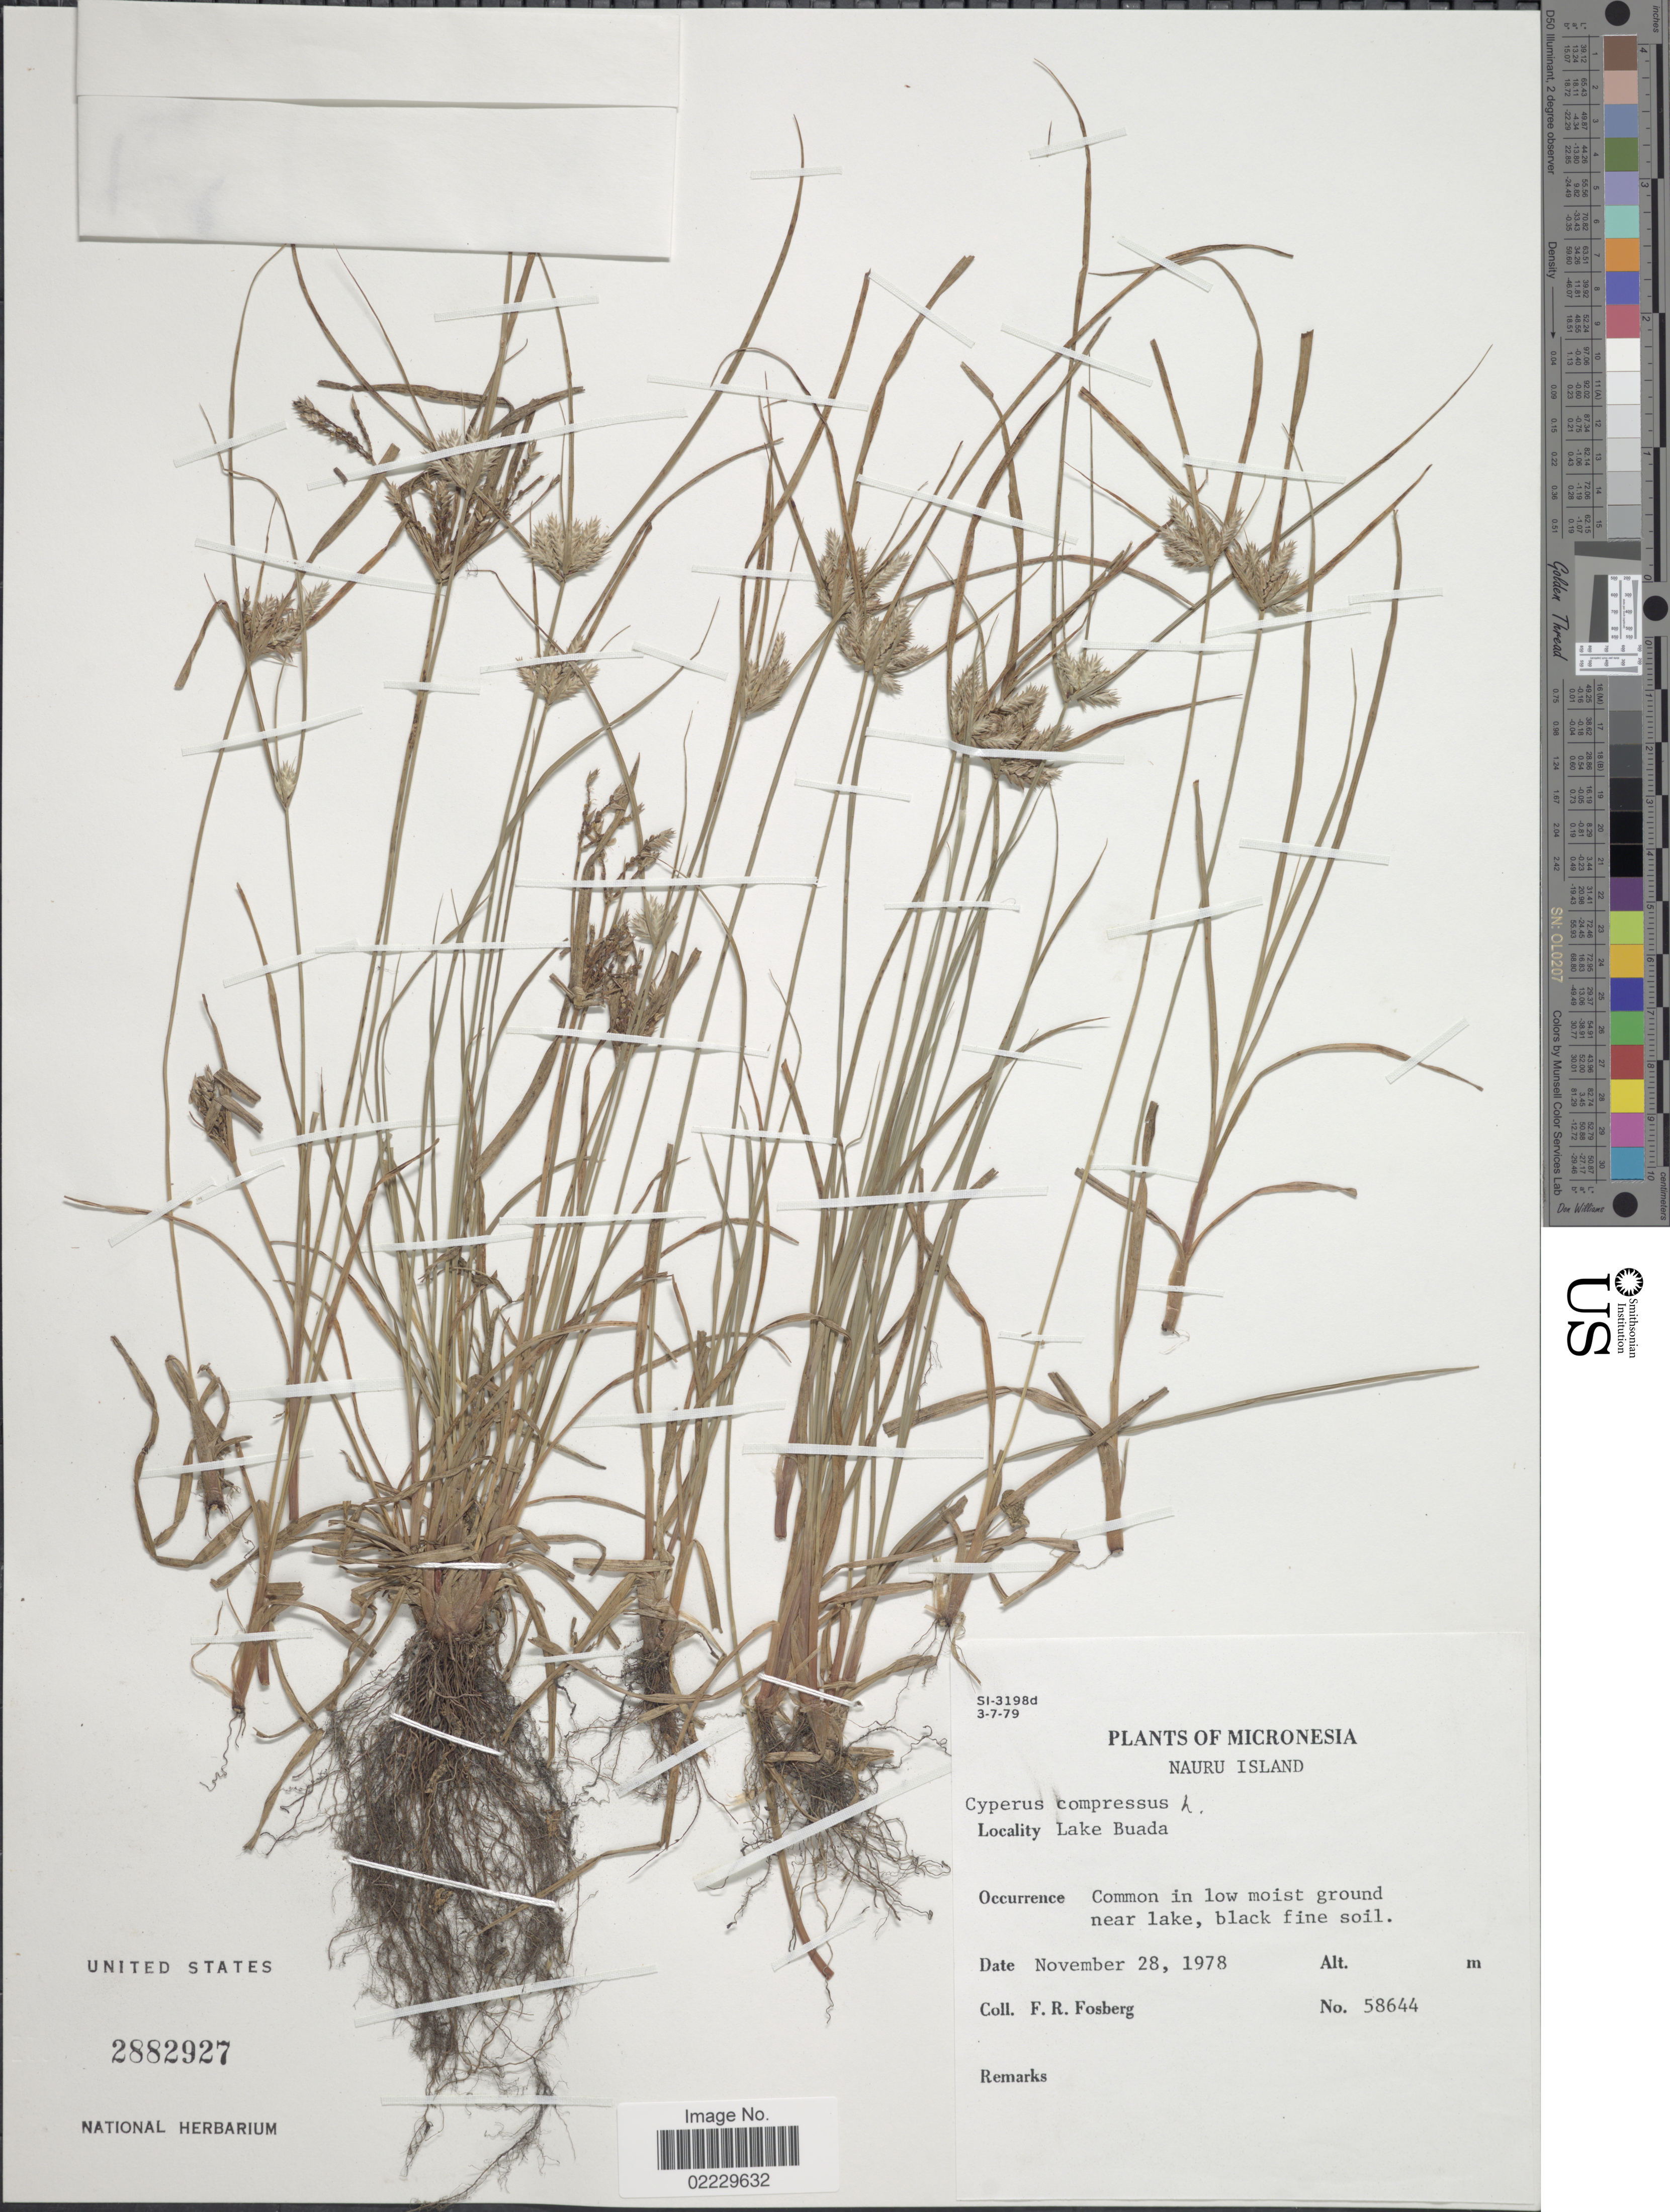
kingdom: Plantae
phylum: Tracheophyta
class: Liliopsida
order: Poales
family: Cyperaceae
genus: Cyperus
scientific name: Cyperus compressus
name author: L.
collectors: F. R. Fosberg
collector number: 58644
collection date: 1978-11-28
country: Micronesia, Federated States of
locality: Nauru Island, Lake Buada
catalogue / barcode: US 2882927